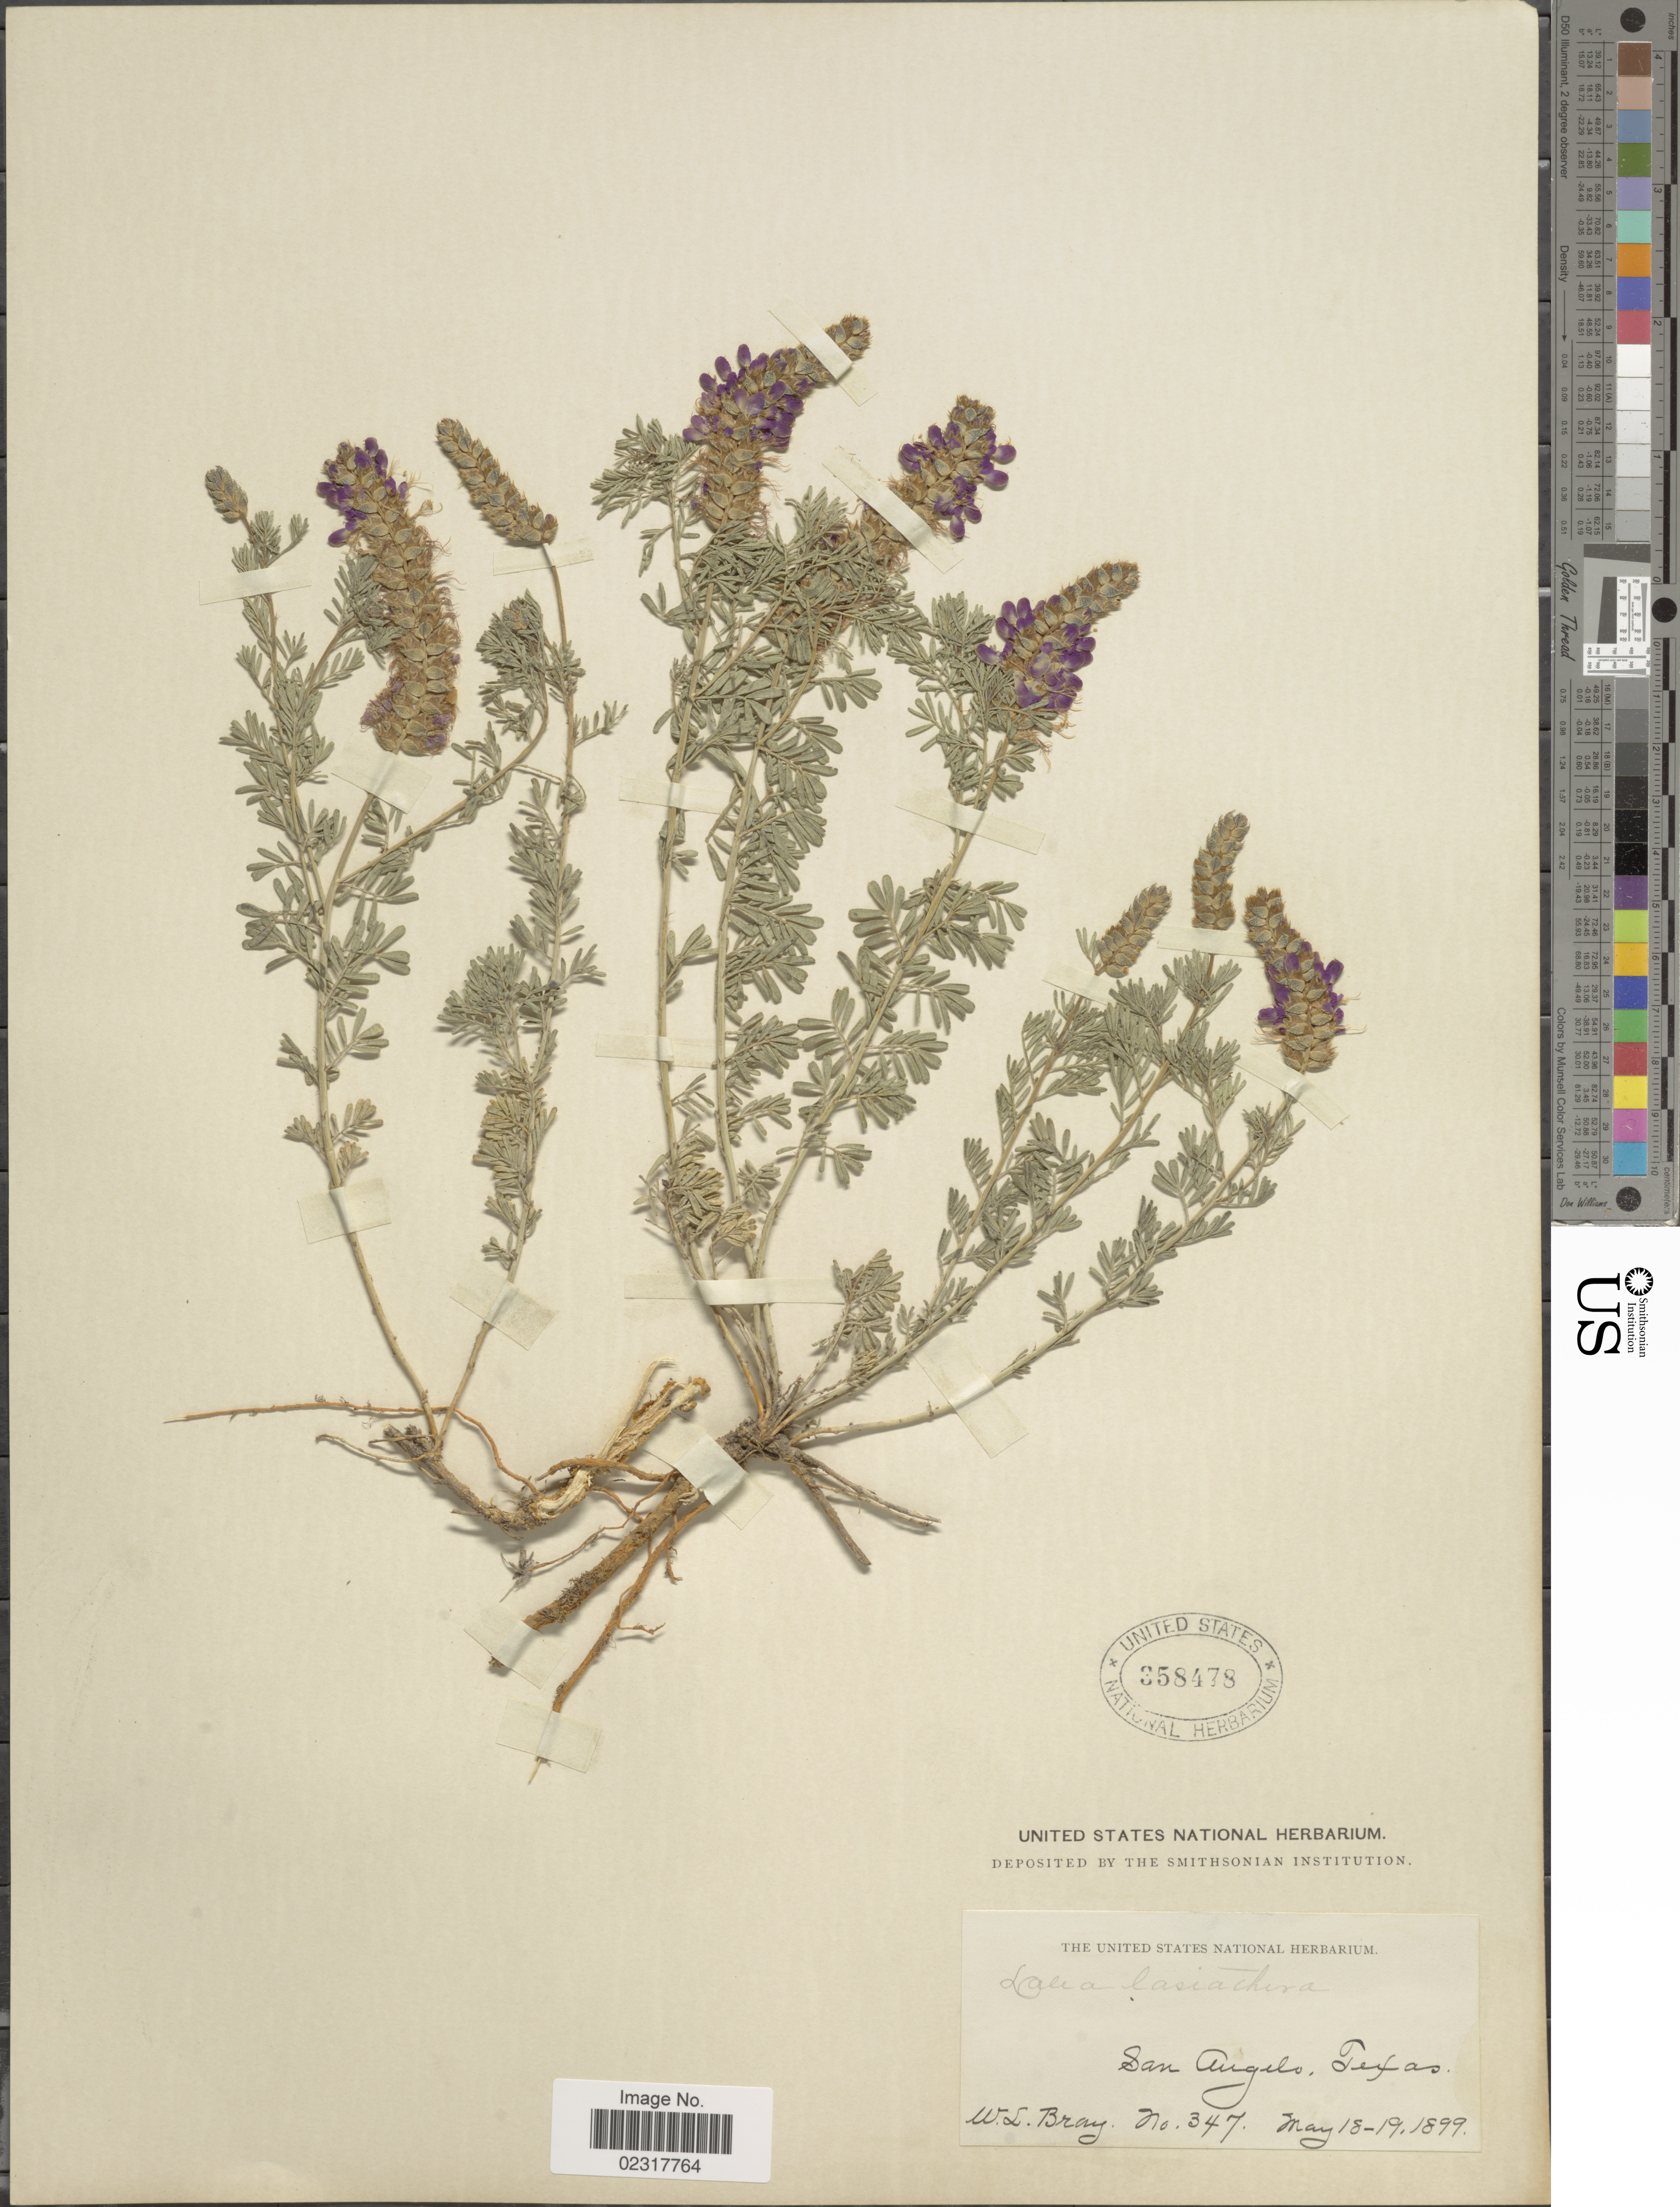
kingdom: Plantae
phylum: Tracheophyta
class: Magnoliopsida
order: Fabales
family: Fabaceae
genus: Dalea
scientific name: Dalea lasiathera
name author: A. Gray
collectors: W. L. Bray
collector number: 347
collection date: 1899-05-18/1899-05-19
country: United States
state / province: Texas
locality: San Angelo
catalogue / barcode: US 358478